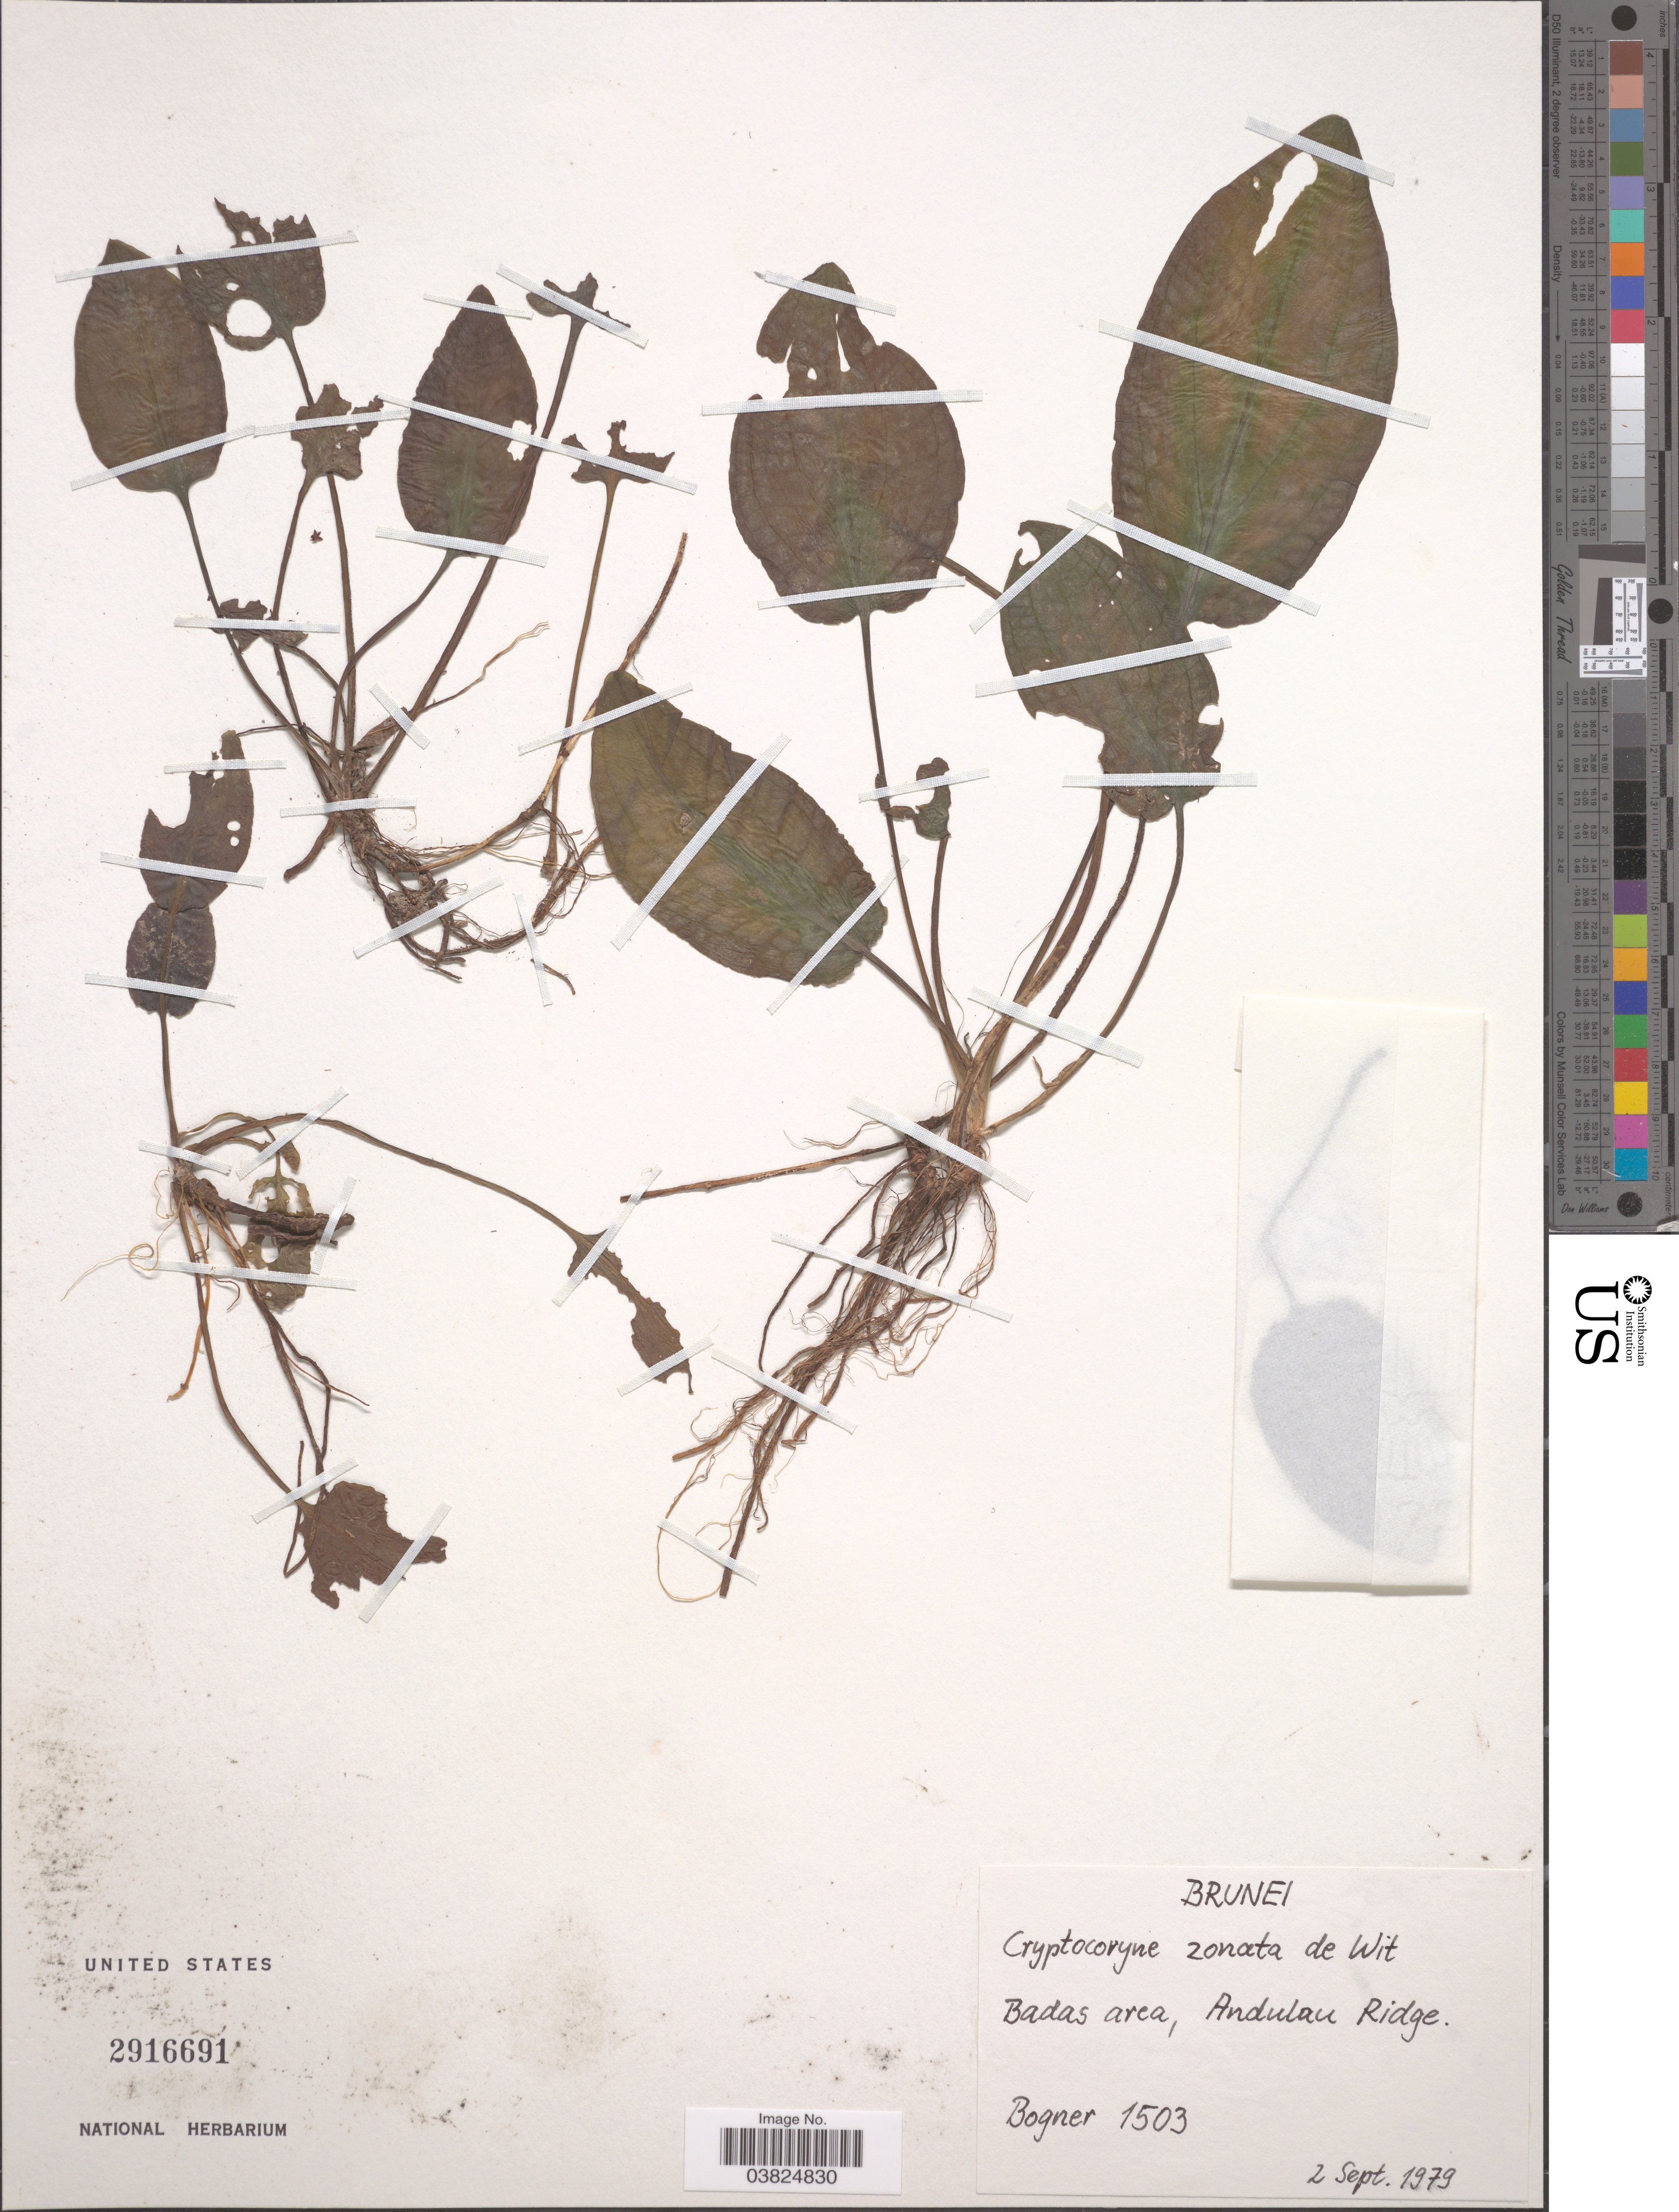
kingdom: Plantae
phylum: Tracheophyta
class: Liliopsida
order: Alismatales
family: Araceae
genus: Cryptocoryne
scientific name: Cryptocoryne zonata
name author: de Wit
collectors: Bogner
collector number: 1503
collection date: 1979-09-02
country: Brunei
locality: Badas area, Andulau Ridge.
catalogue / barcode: US 2916691